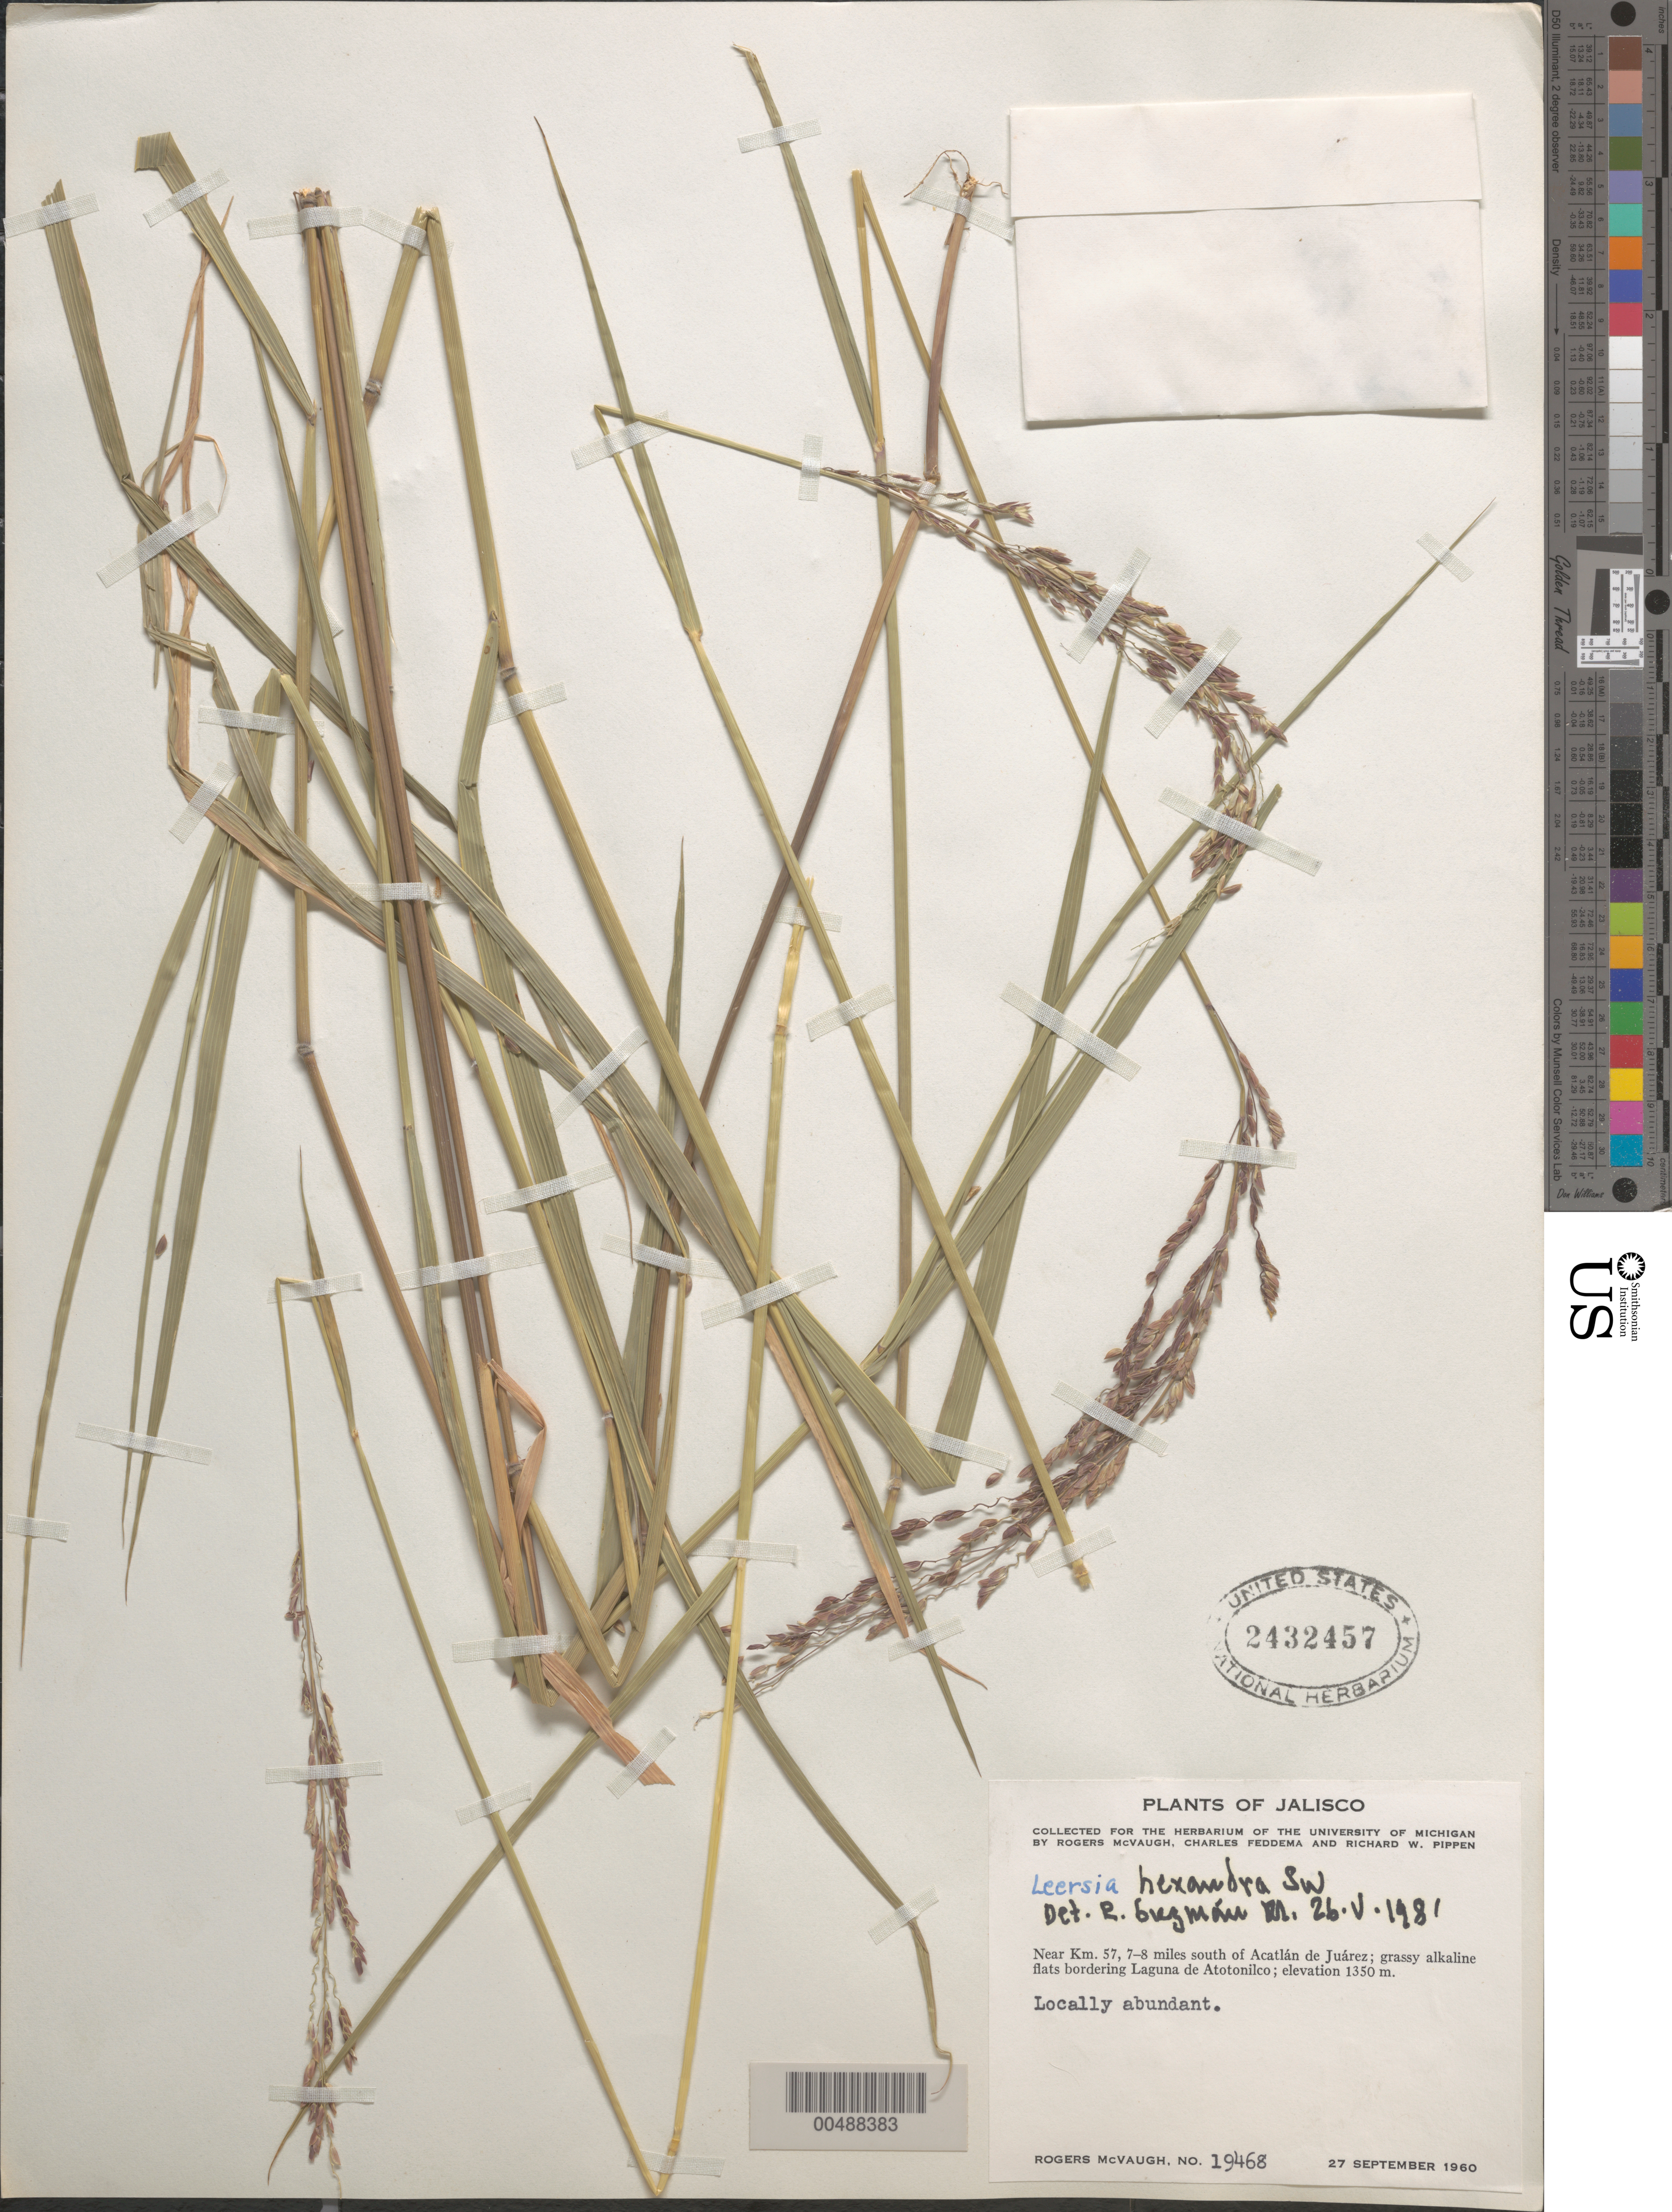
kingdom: Plantae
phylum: Tracheophyta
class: Liliopsida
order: Poales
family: Poaceae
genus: Leersia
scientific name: Leersia hexandra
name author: Sw.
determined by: Guzm n-M., R.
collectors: R. McVaugh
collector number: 19468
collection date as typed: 26 Sep 1960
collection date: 1960-09-26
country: Mexico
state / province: Jalisco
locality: Near km 57, 7-8 mi S of Acatlán de Juárez, bordering Laguna de Atonilco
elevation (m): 1350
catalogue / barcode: US 2432457